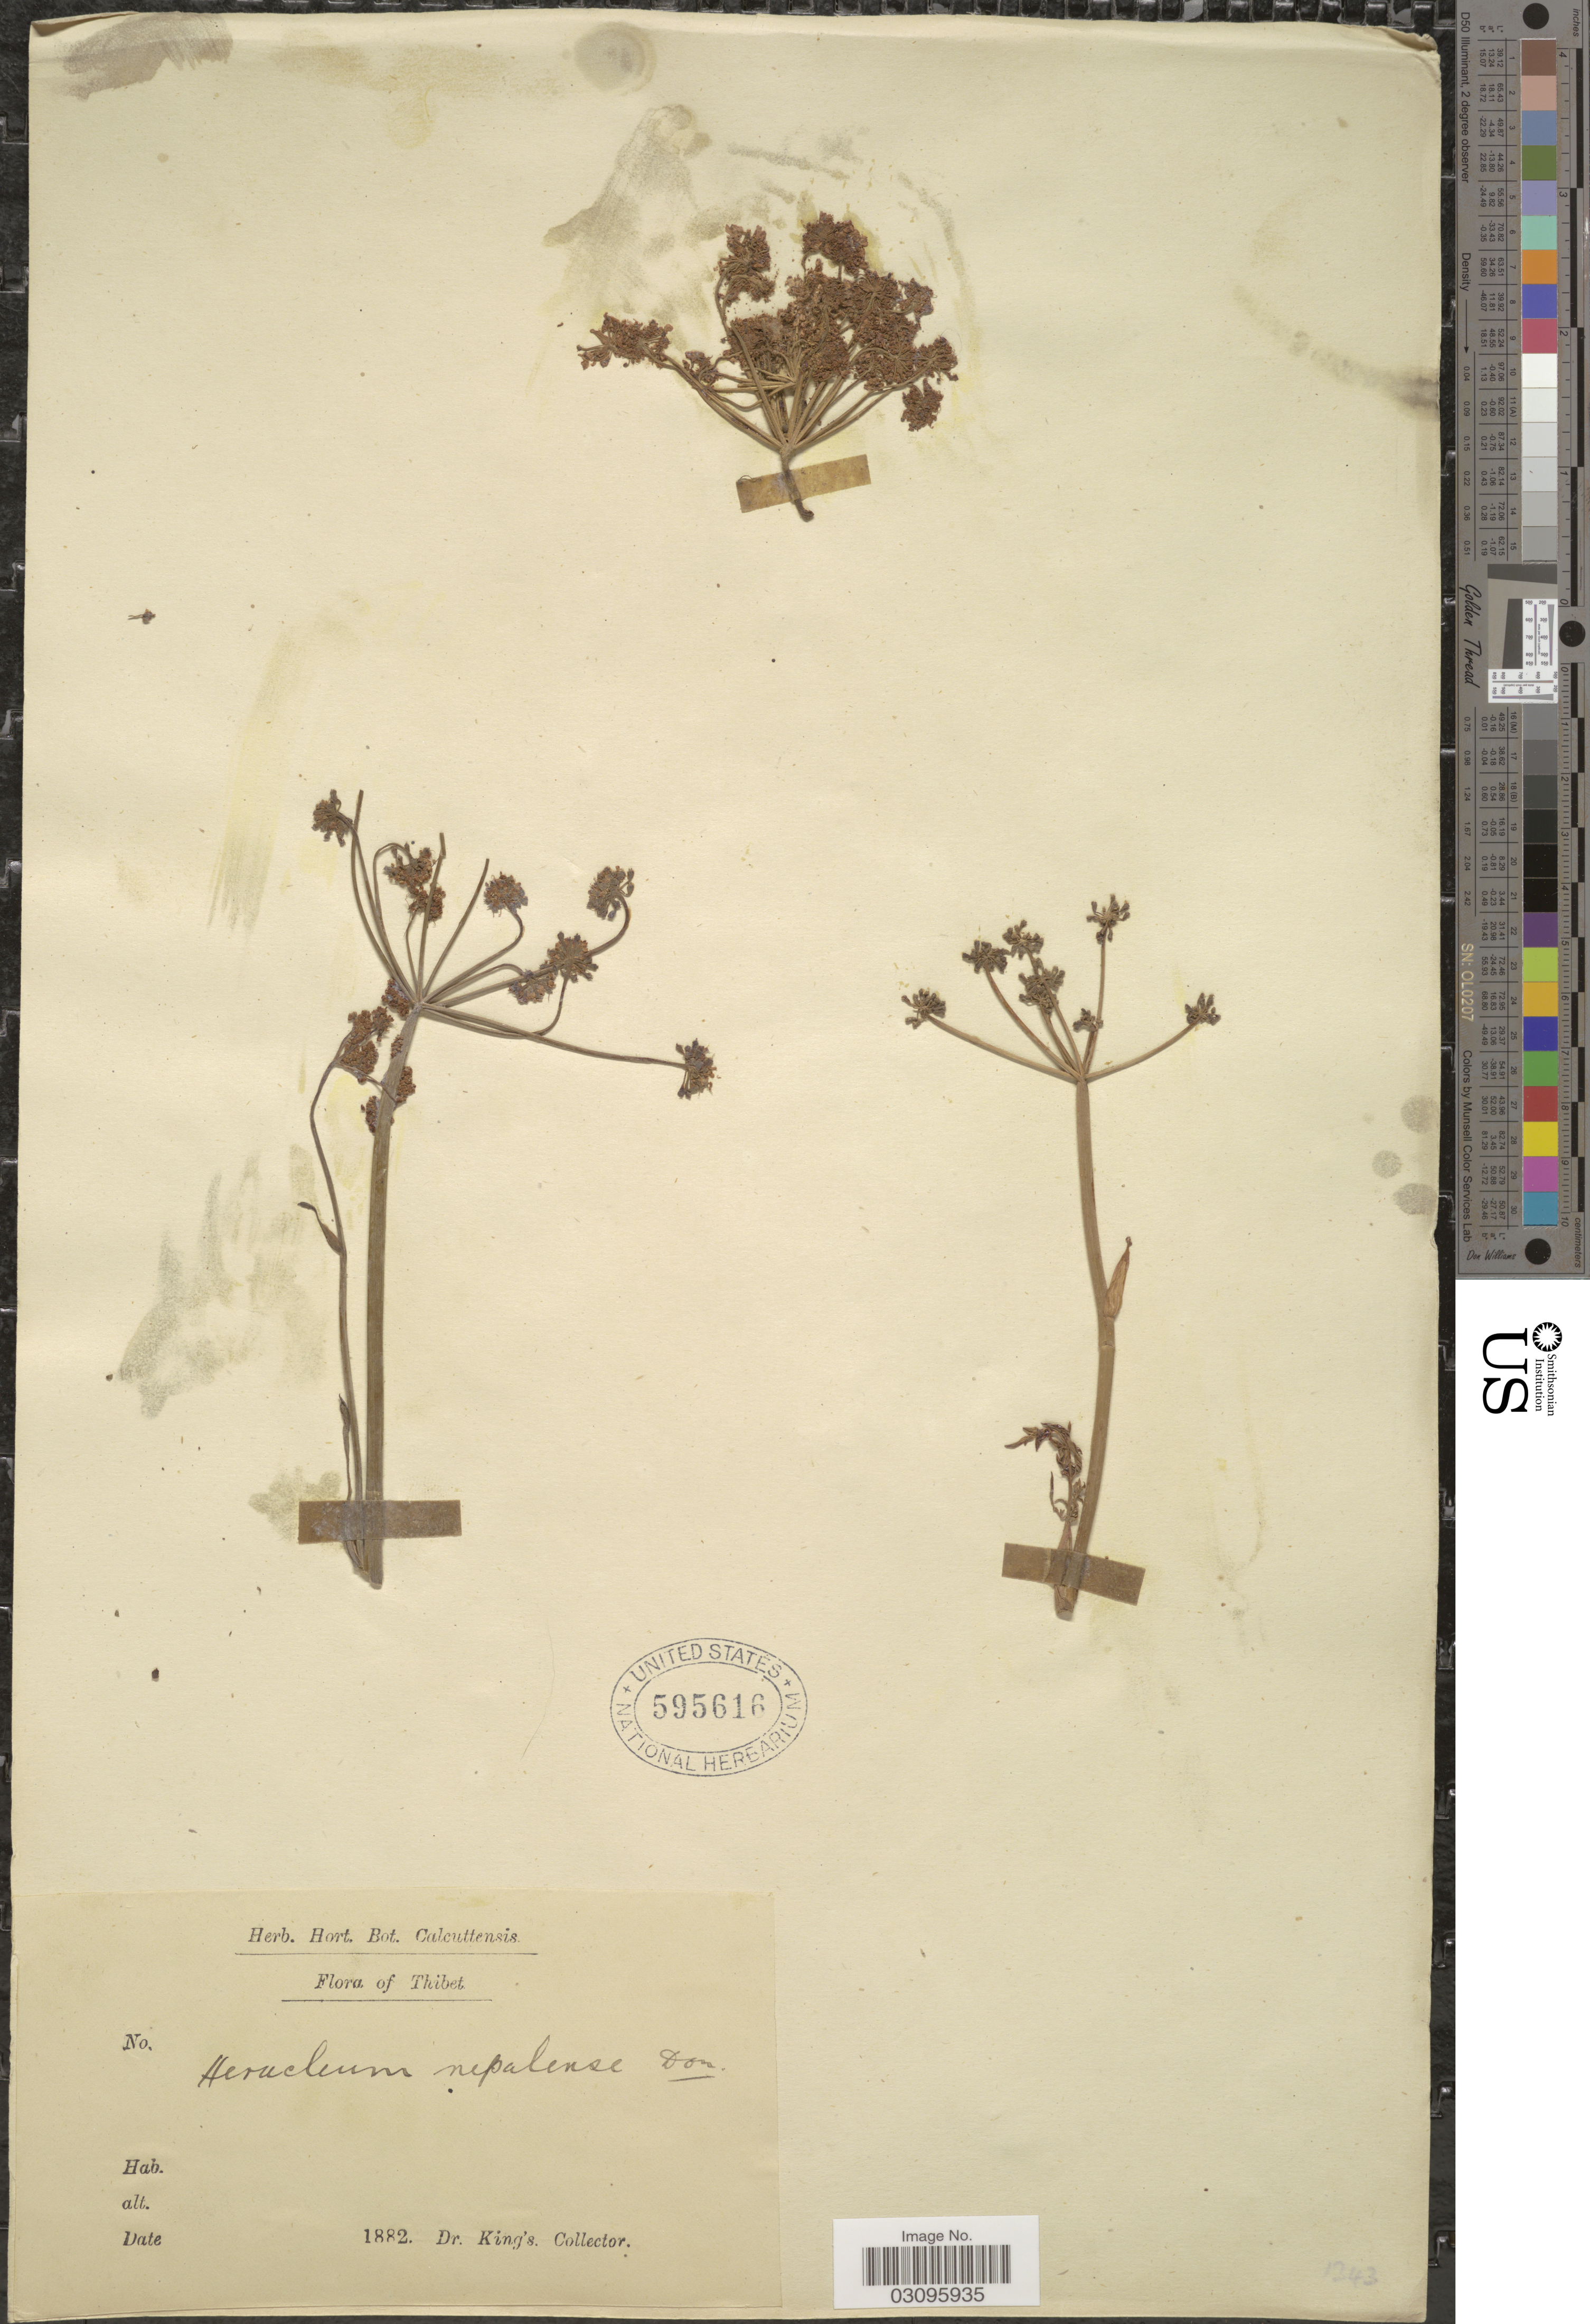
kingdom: Plantae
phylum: Tracheophyta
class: Magnoliopsida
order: Apiales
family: Apiaceae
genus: Heracleum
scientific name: Heracleum nepalense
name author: D. Don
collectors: Dr. King's collector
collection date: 1882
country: China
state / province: Xizang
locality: Thibet.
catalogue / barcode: US 595616